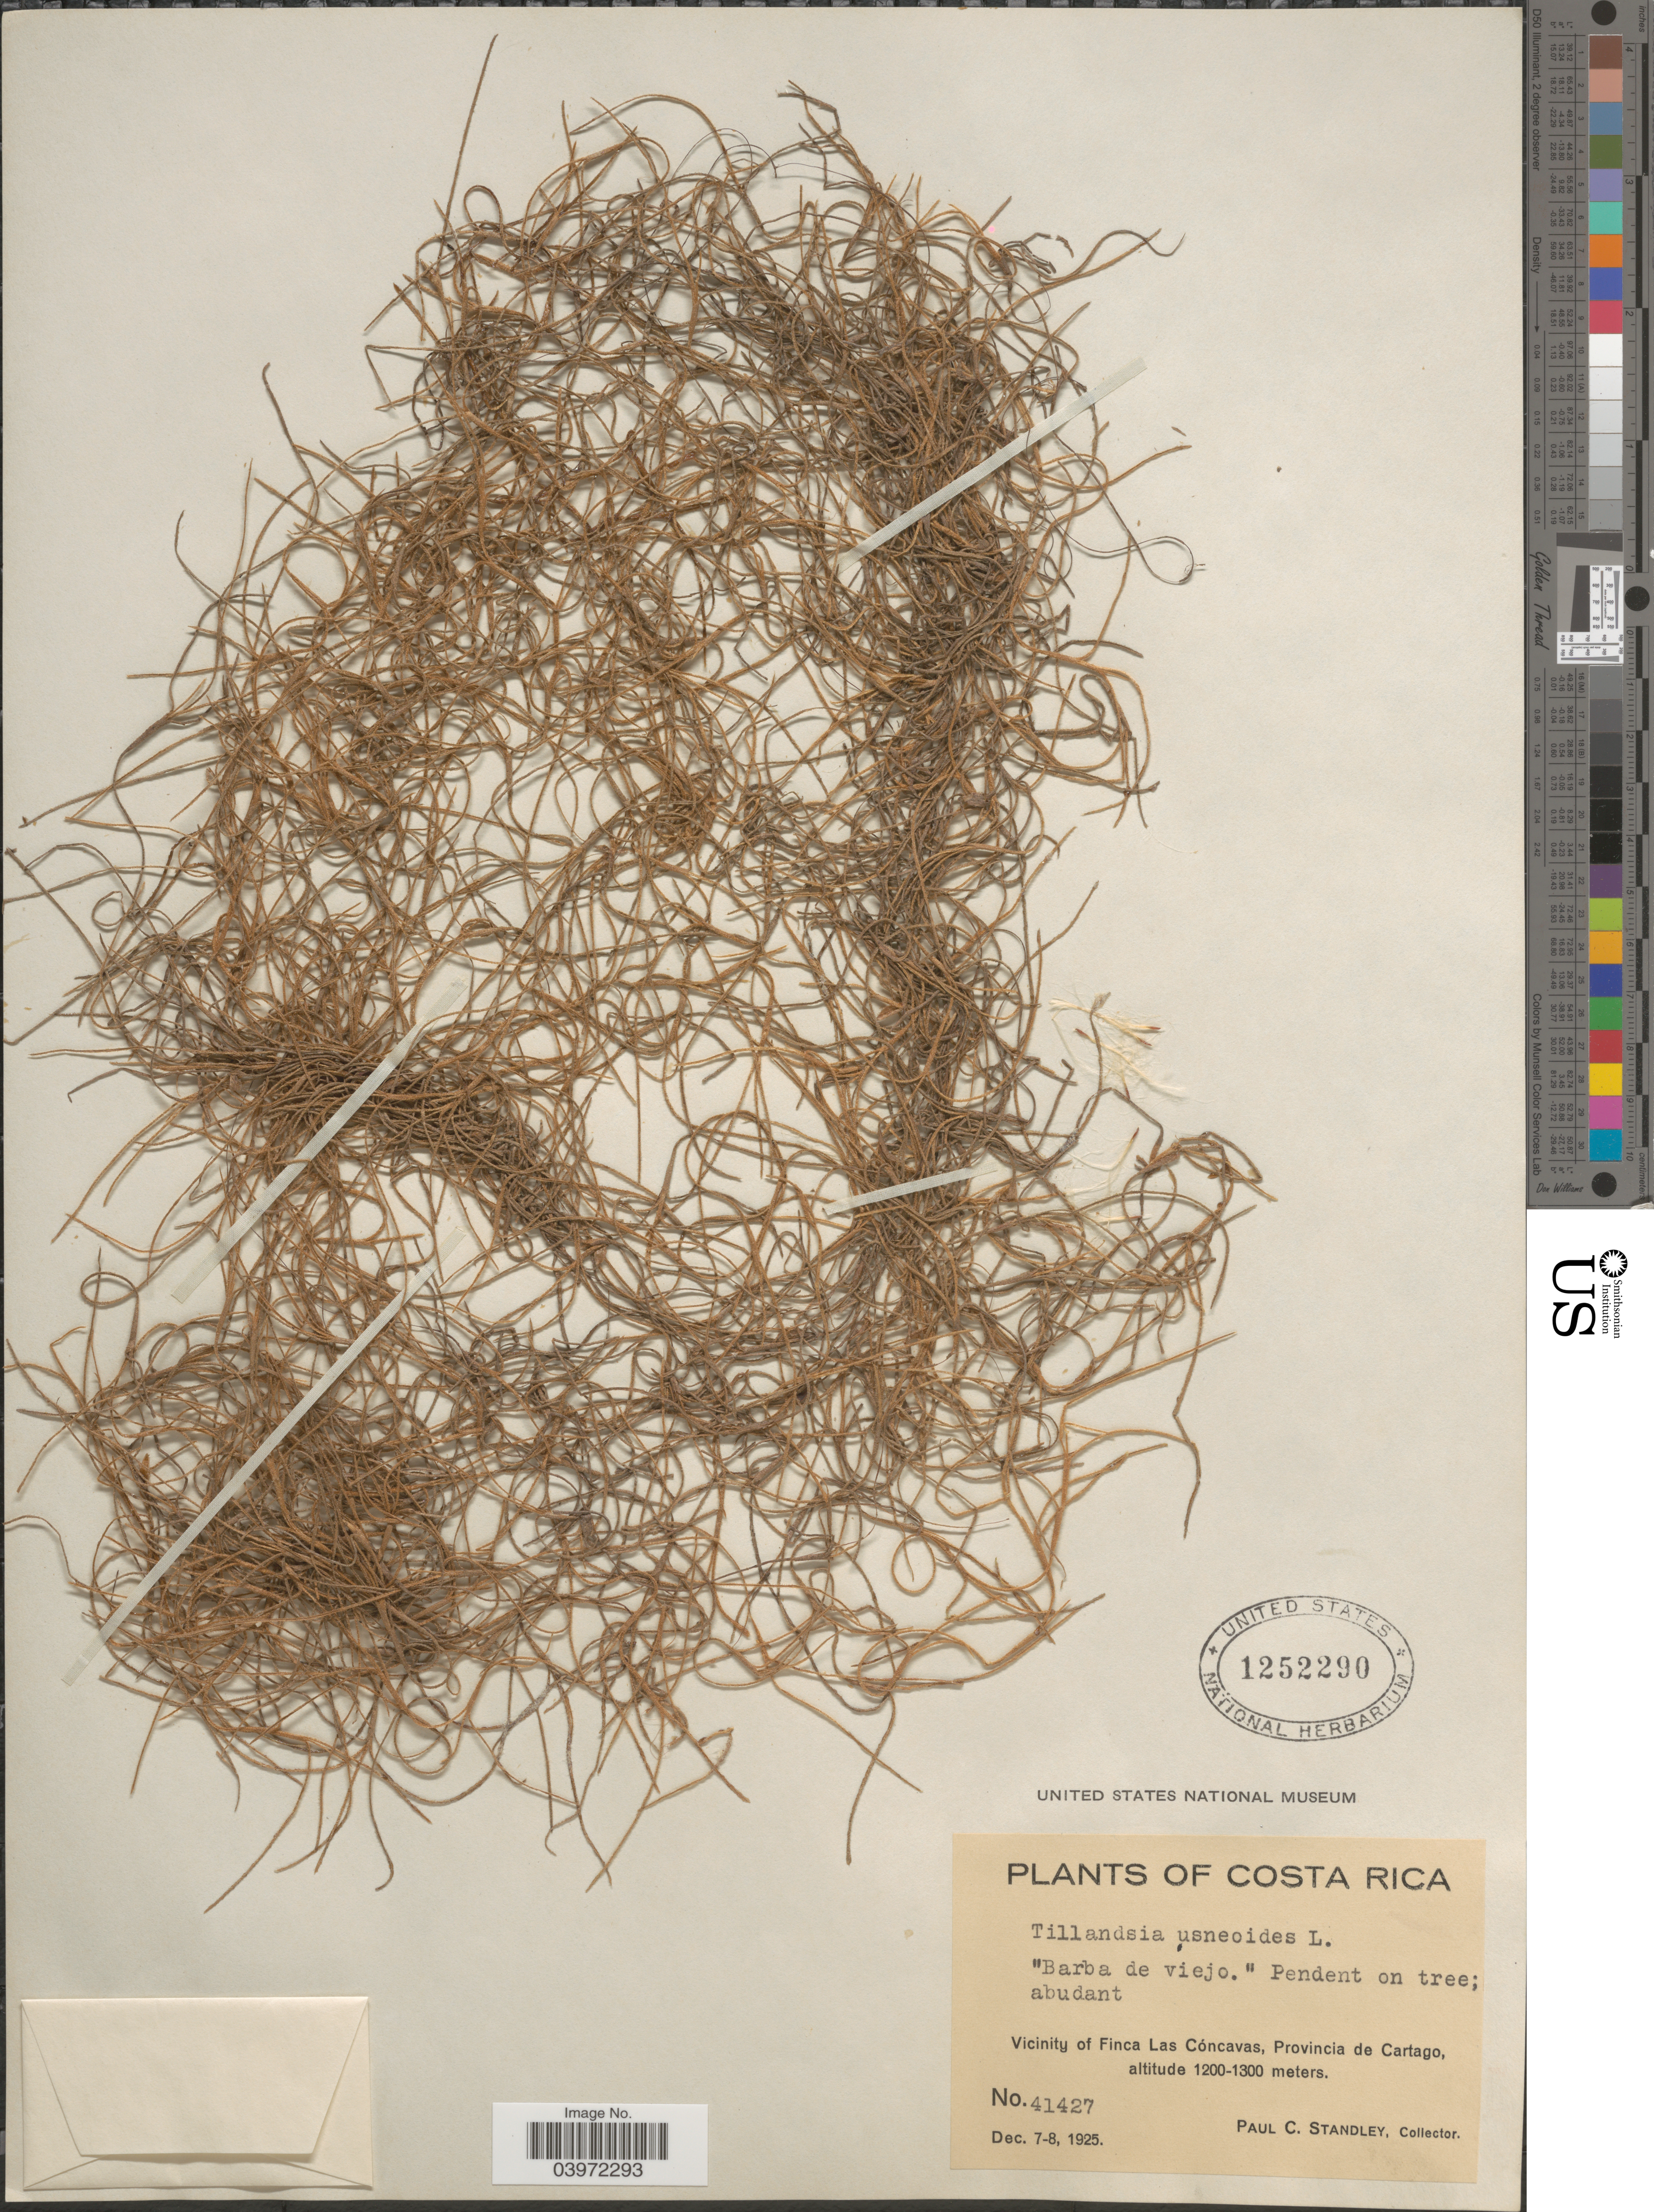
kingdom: Plantae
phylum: Tracheophyta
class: Liliopsida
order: Poales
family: Bromeliaceae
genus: Tillandsia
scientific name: Tillandsia usneoides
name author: (L.) L.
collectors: P. C. Standley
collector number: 41427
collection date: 1925-12-07/1925-12-08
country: Costa Rica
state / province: Cartago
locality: Vicinity of Finca Las Cóncavas.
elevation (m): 1200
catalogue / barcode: US 1252290